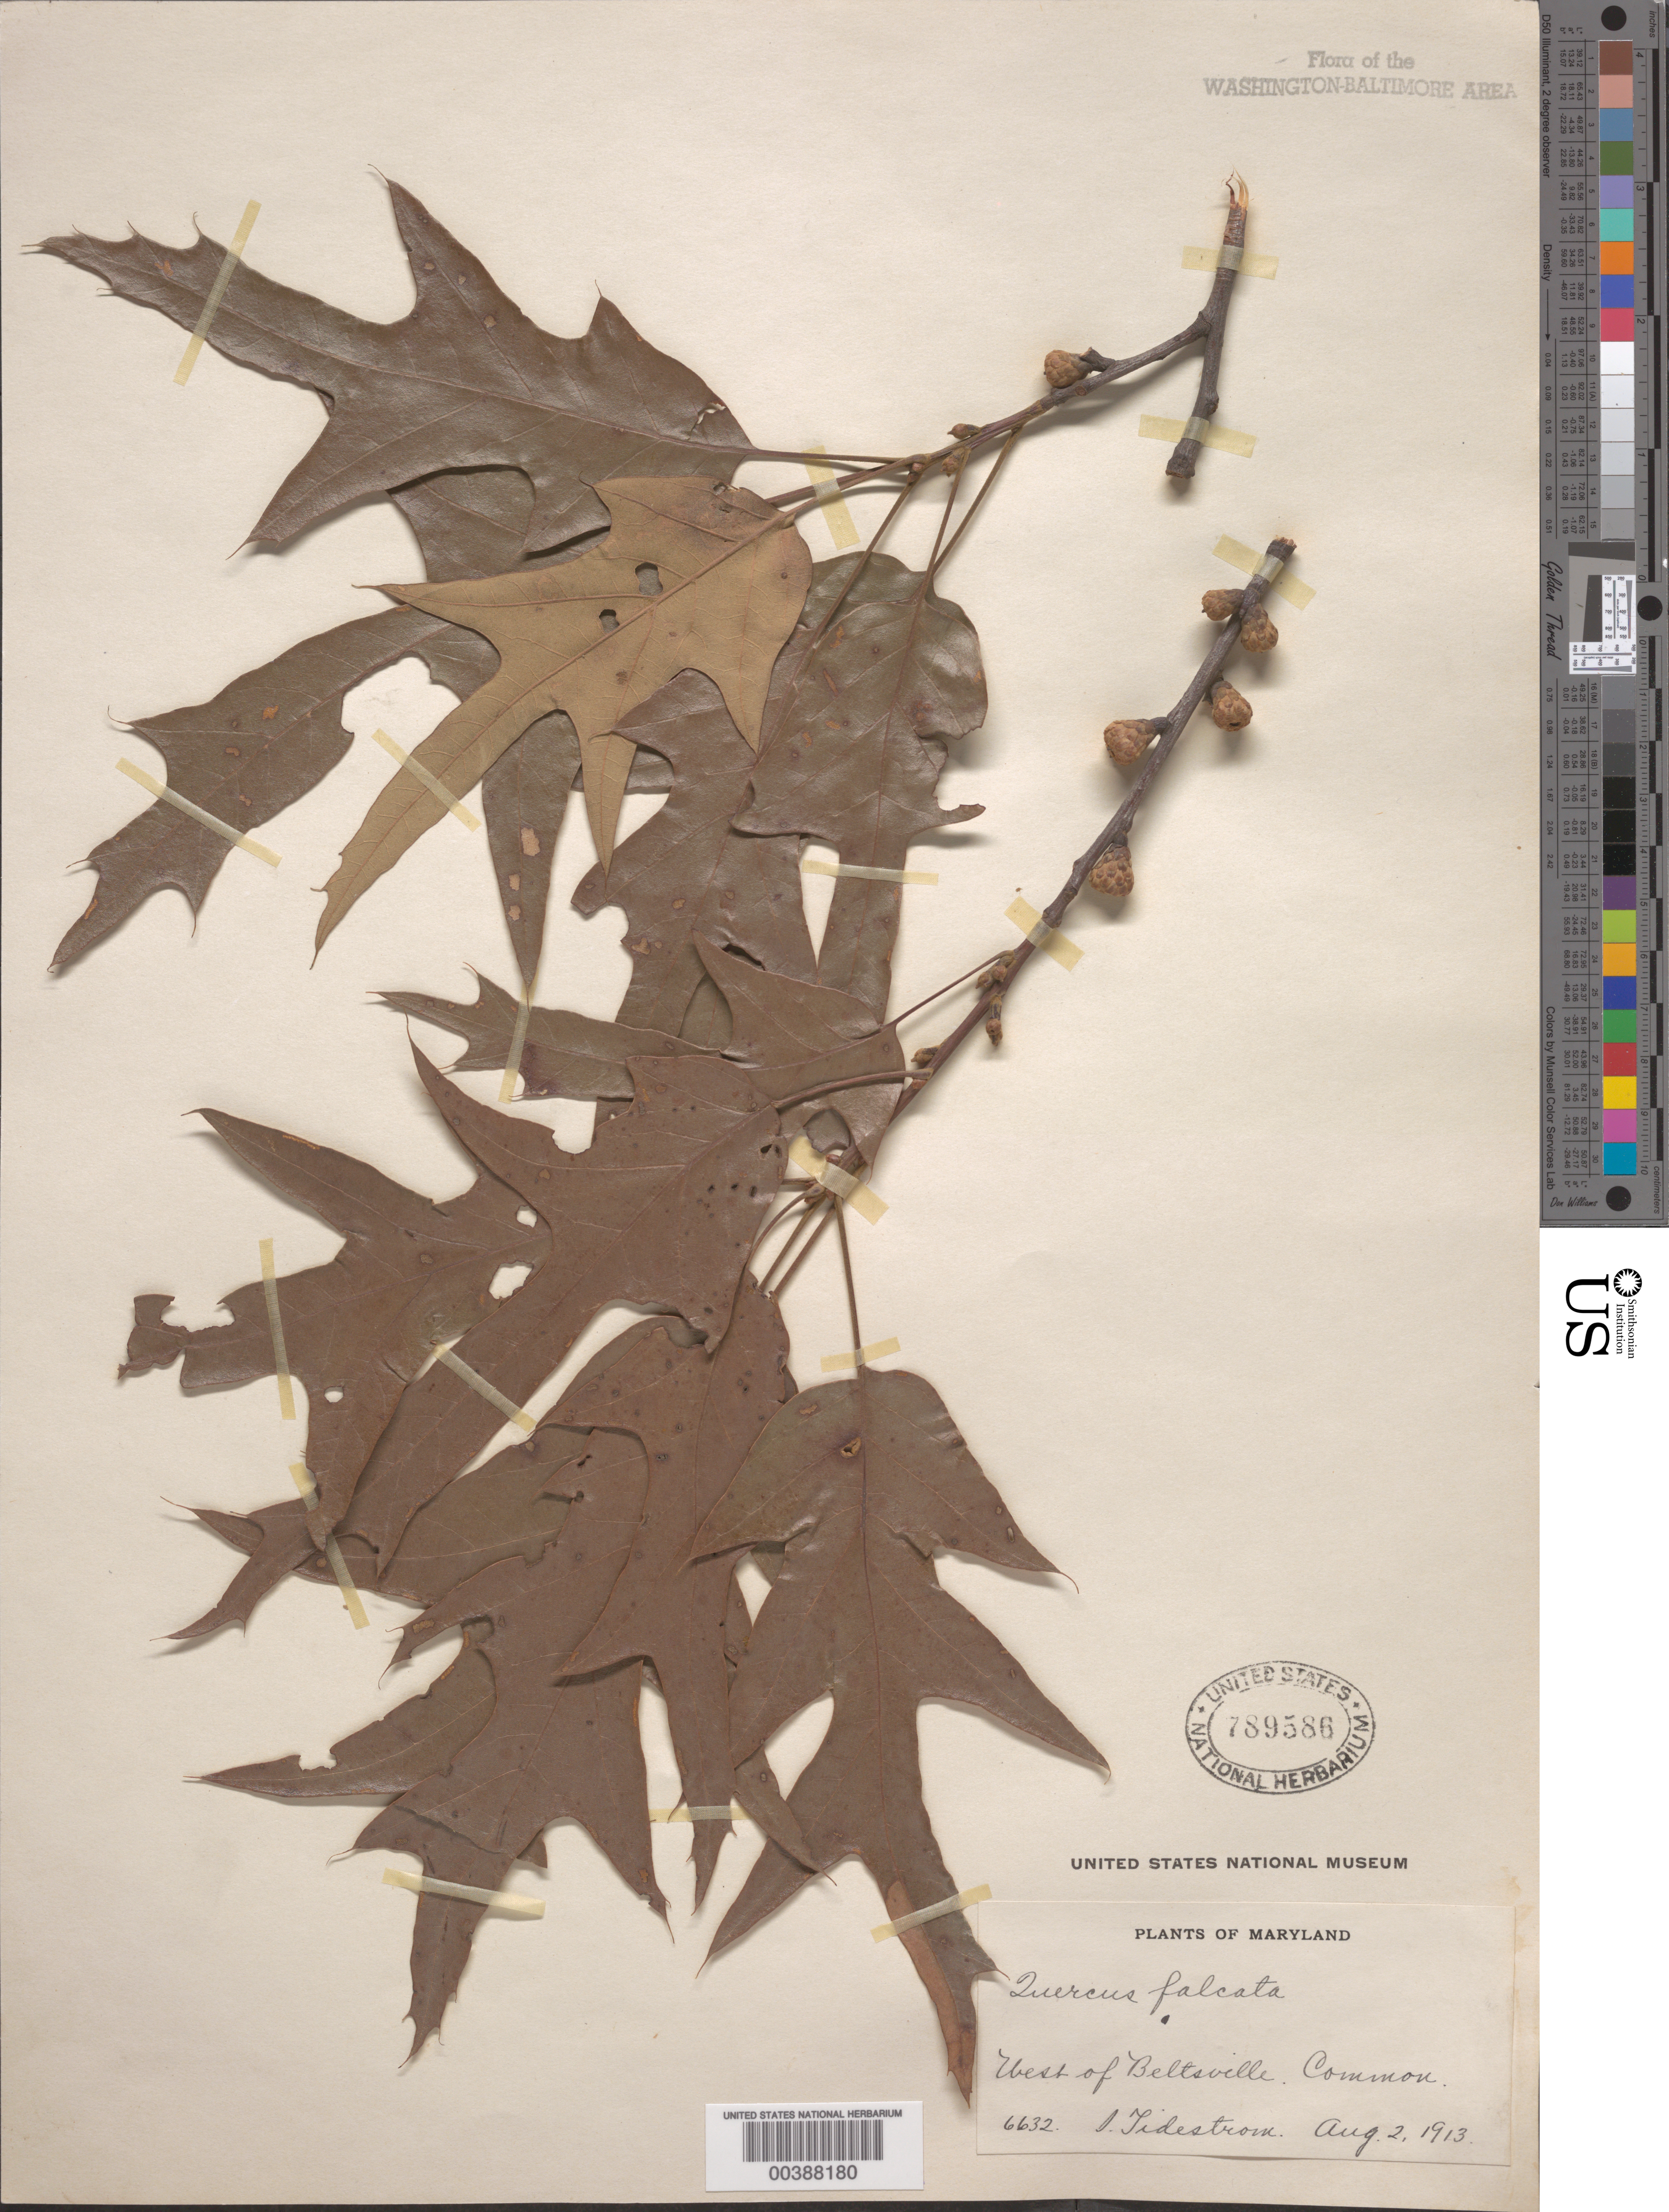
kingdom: Plantae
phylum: Tracheophyta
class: Magnoliopsida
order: Fagales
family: Fagaceae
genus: Quercus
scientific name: Quercus falcata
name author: Michx.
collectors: I. F. Tidestrom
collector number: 6632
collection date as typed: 02 Aug 1913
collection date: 1913-08-02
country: United States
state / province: Maryland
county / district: Prince George's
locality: West of Beltsville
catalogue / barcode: US 789586